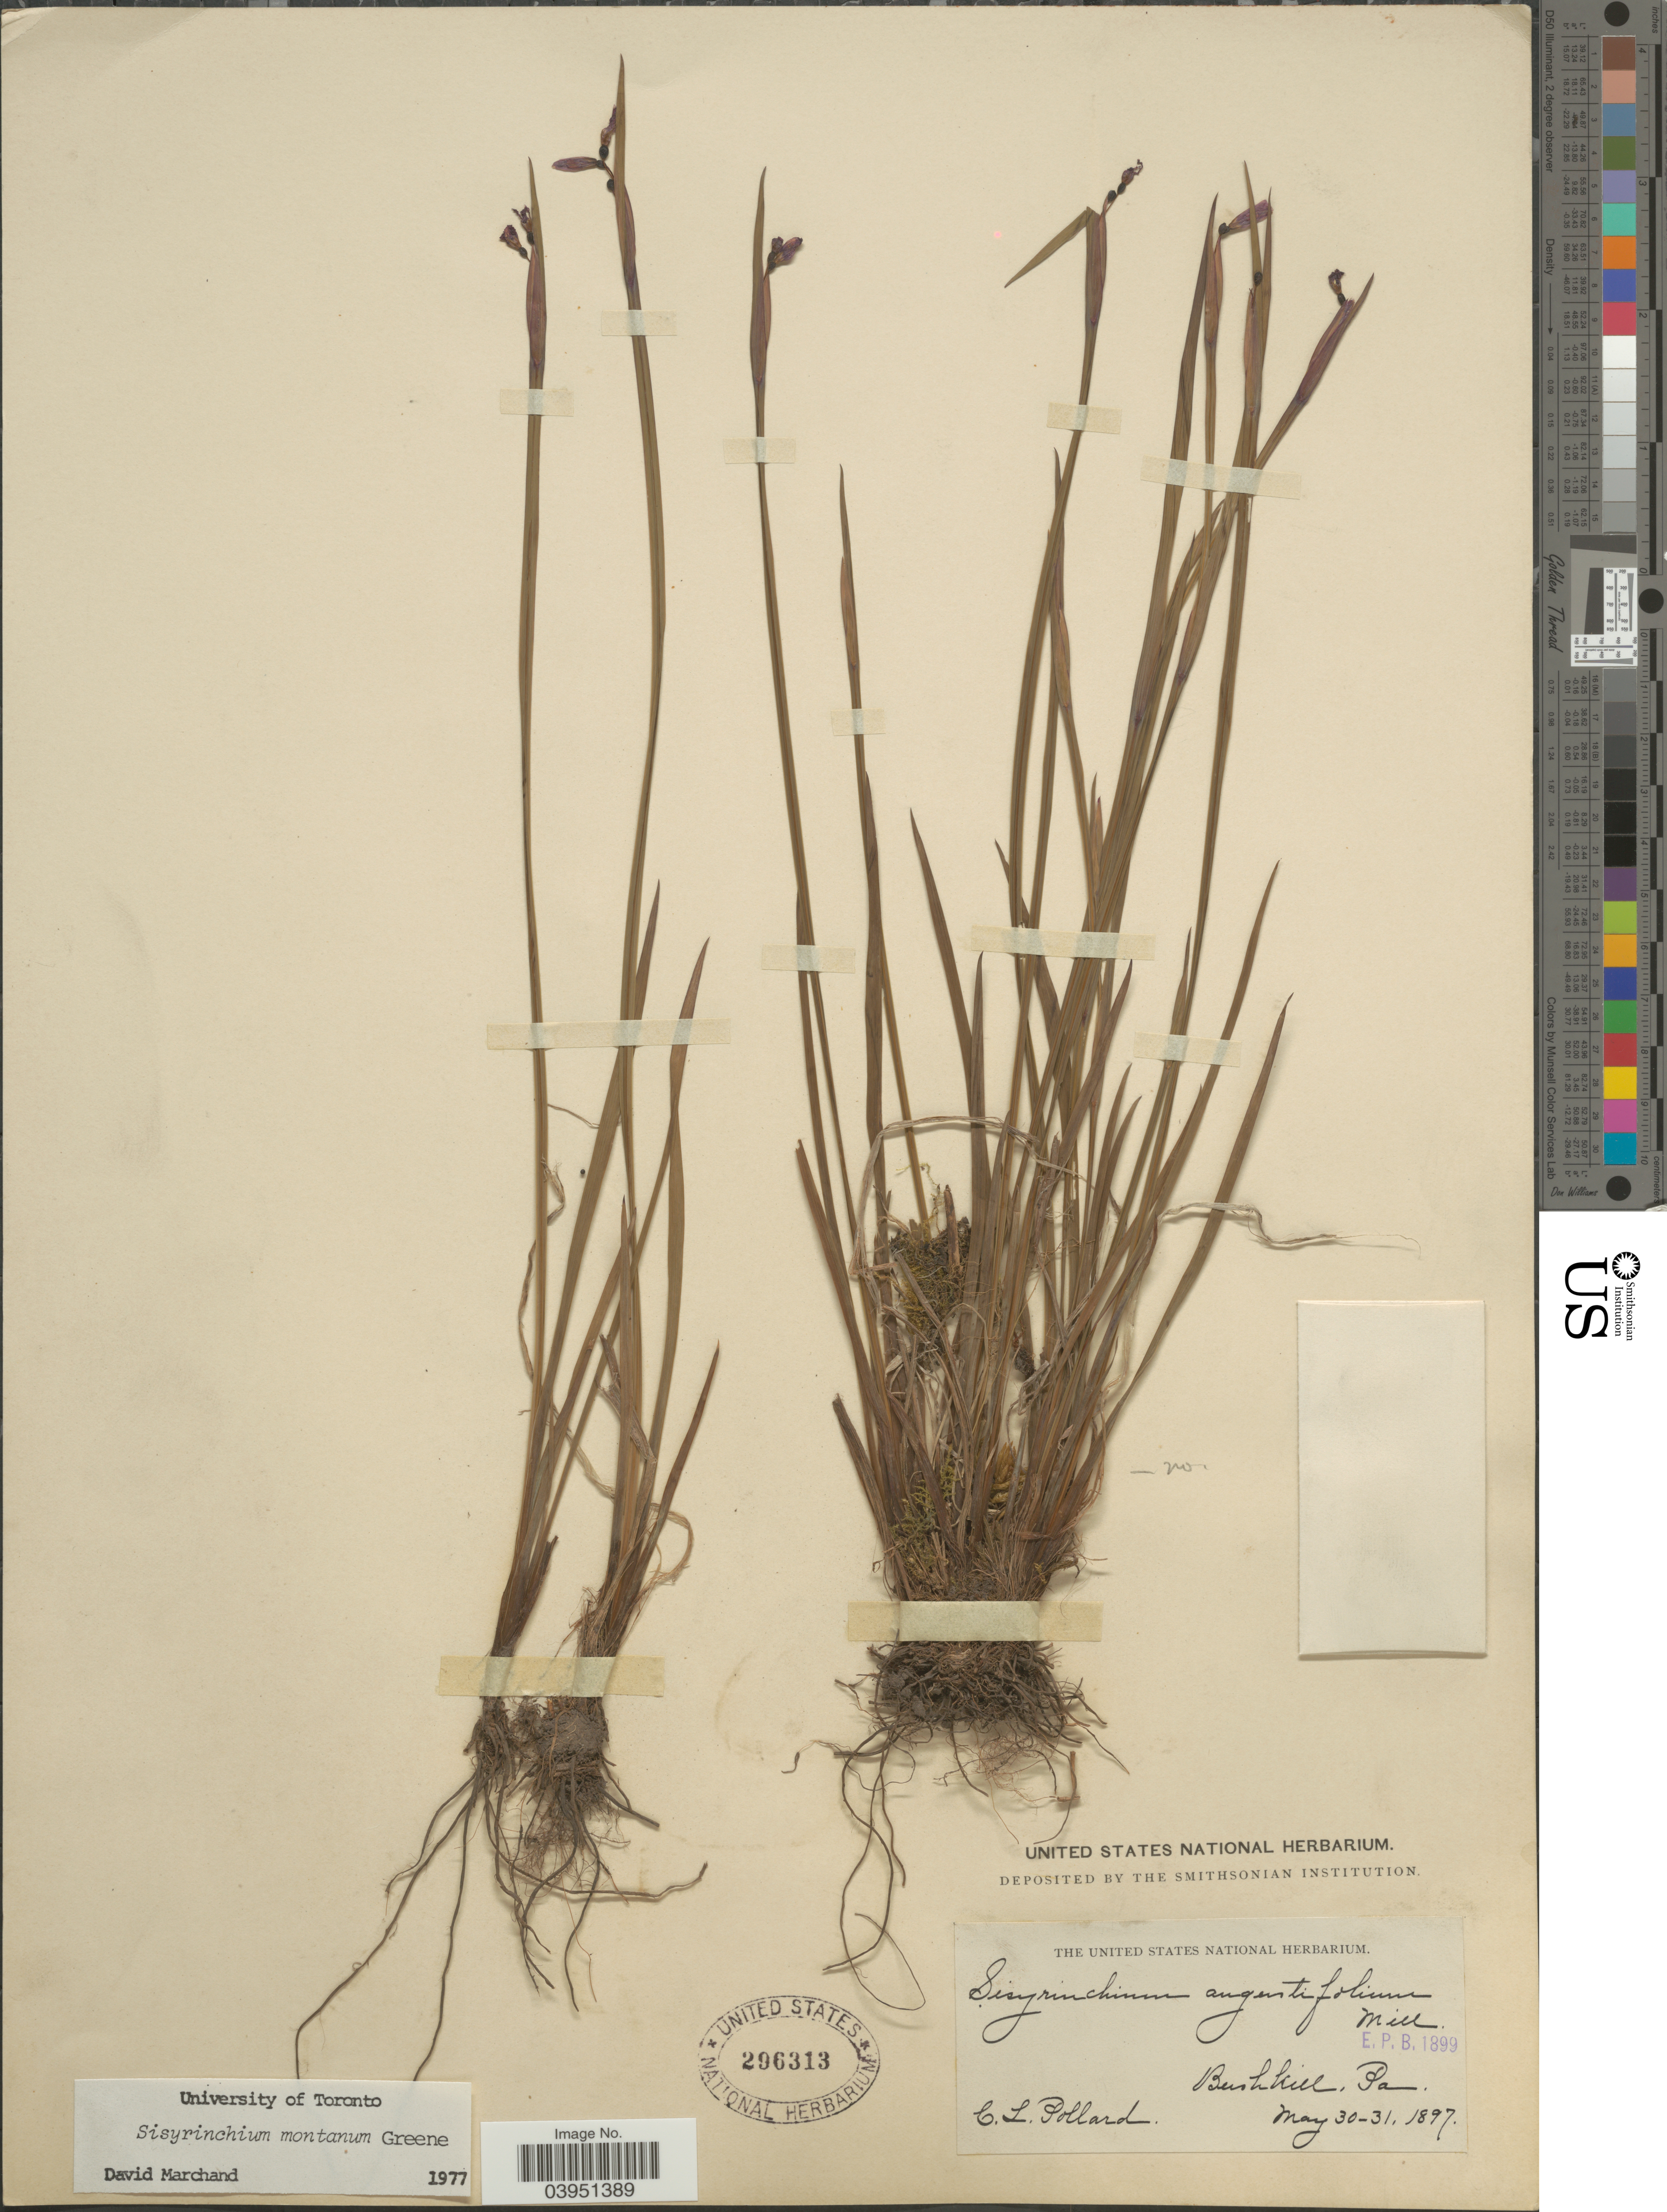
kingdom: Plantae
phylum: Tracheophyta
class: Liliopsida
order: Asparagales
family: Iridaceae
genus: Sisyrinchium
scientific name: Sisyrinchium montanum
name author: Greene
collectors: C. L. Pollard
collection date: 1897-05-30/1897-05-31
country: United States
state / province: Pennsylvania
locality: Bushkill.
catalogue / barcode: US 296313